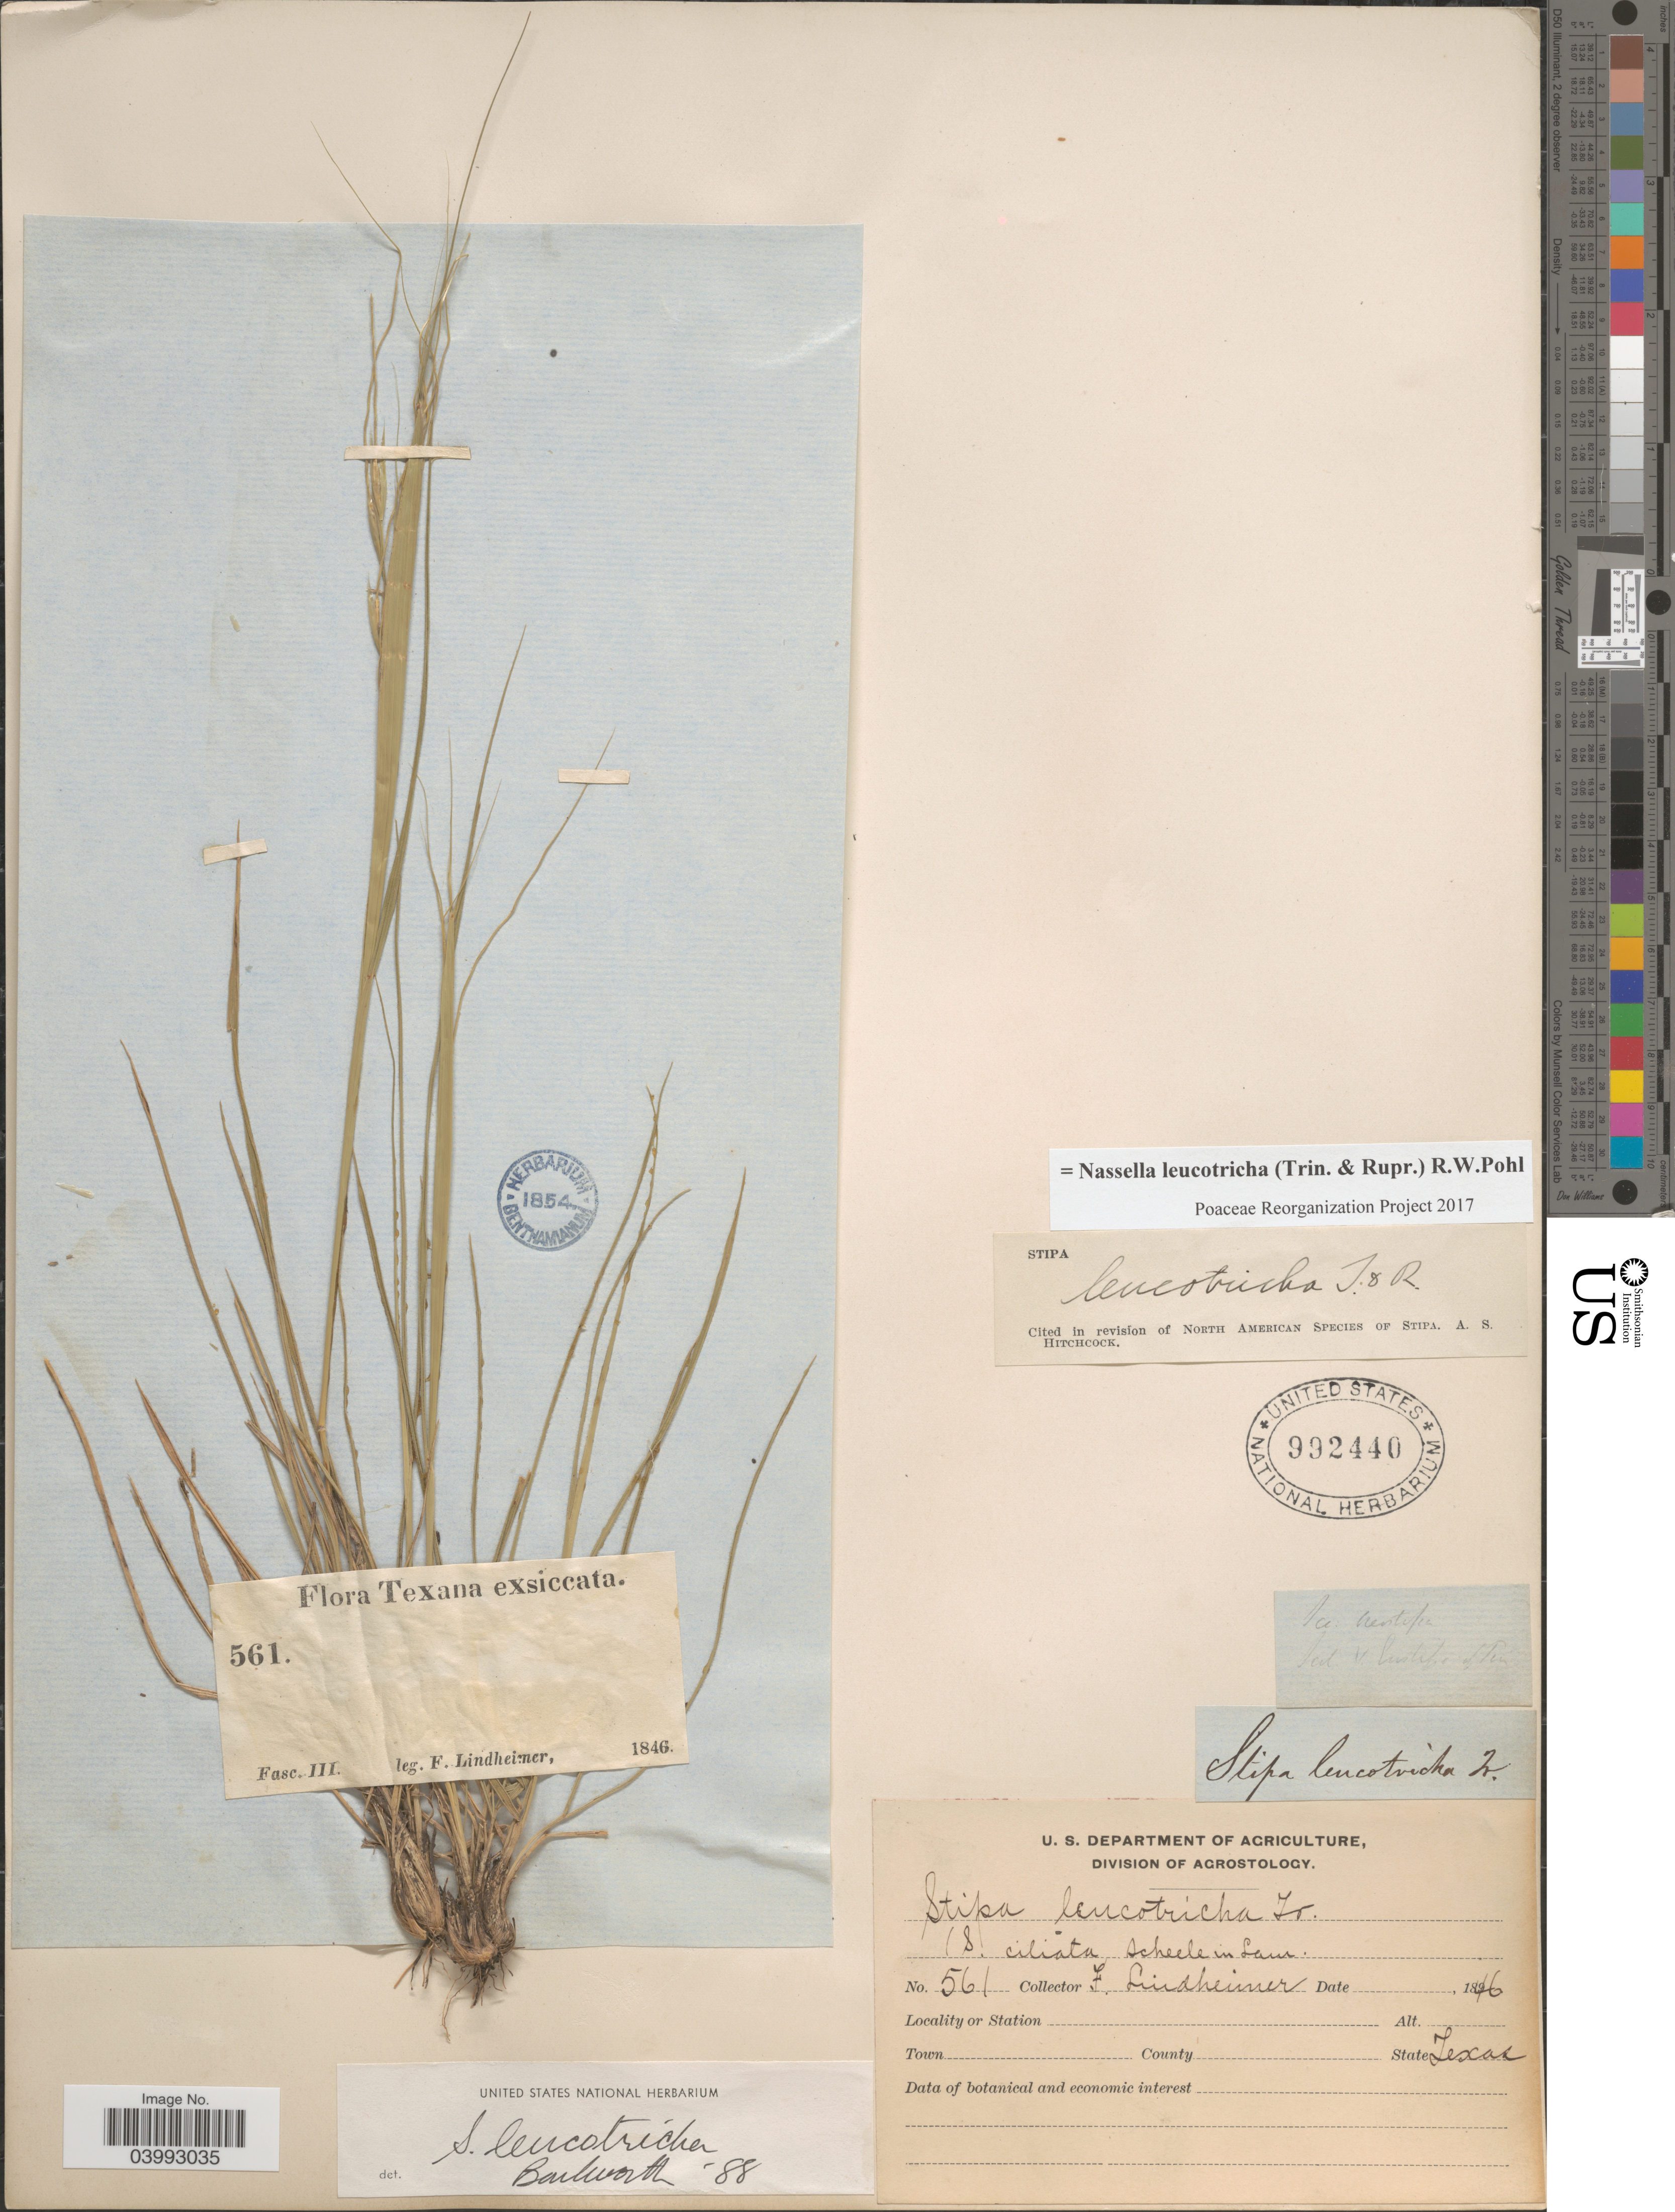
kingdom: Plantae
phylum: Tracheophyta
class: Liliopsida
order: Poales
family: Poaceae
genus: Nassella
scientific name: Nassella leucotricha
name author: (Trin. & Rupr.) R.W. Pohl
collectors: F. Lindheimer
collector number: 561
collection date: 1846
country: United States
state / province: Texas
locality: Fasc. III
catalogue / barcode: US 992440